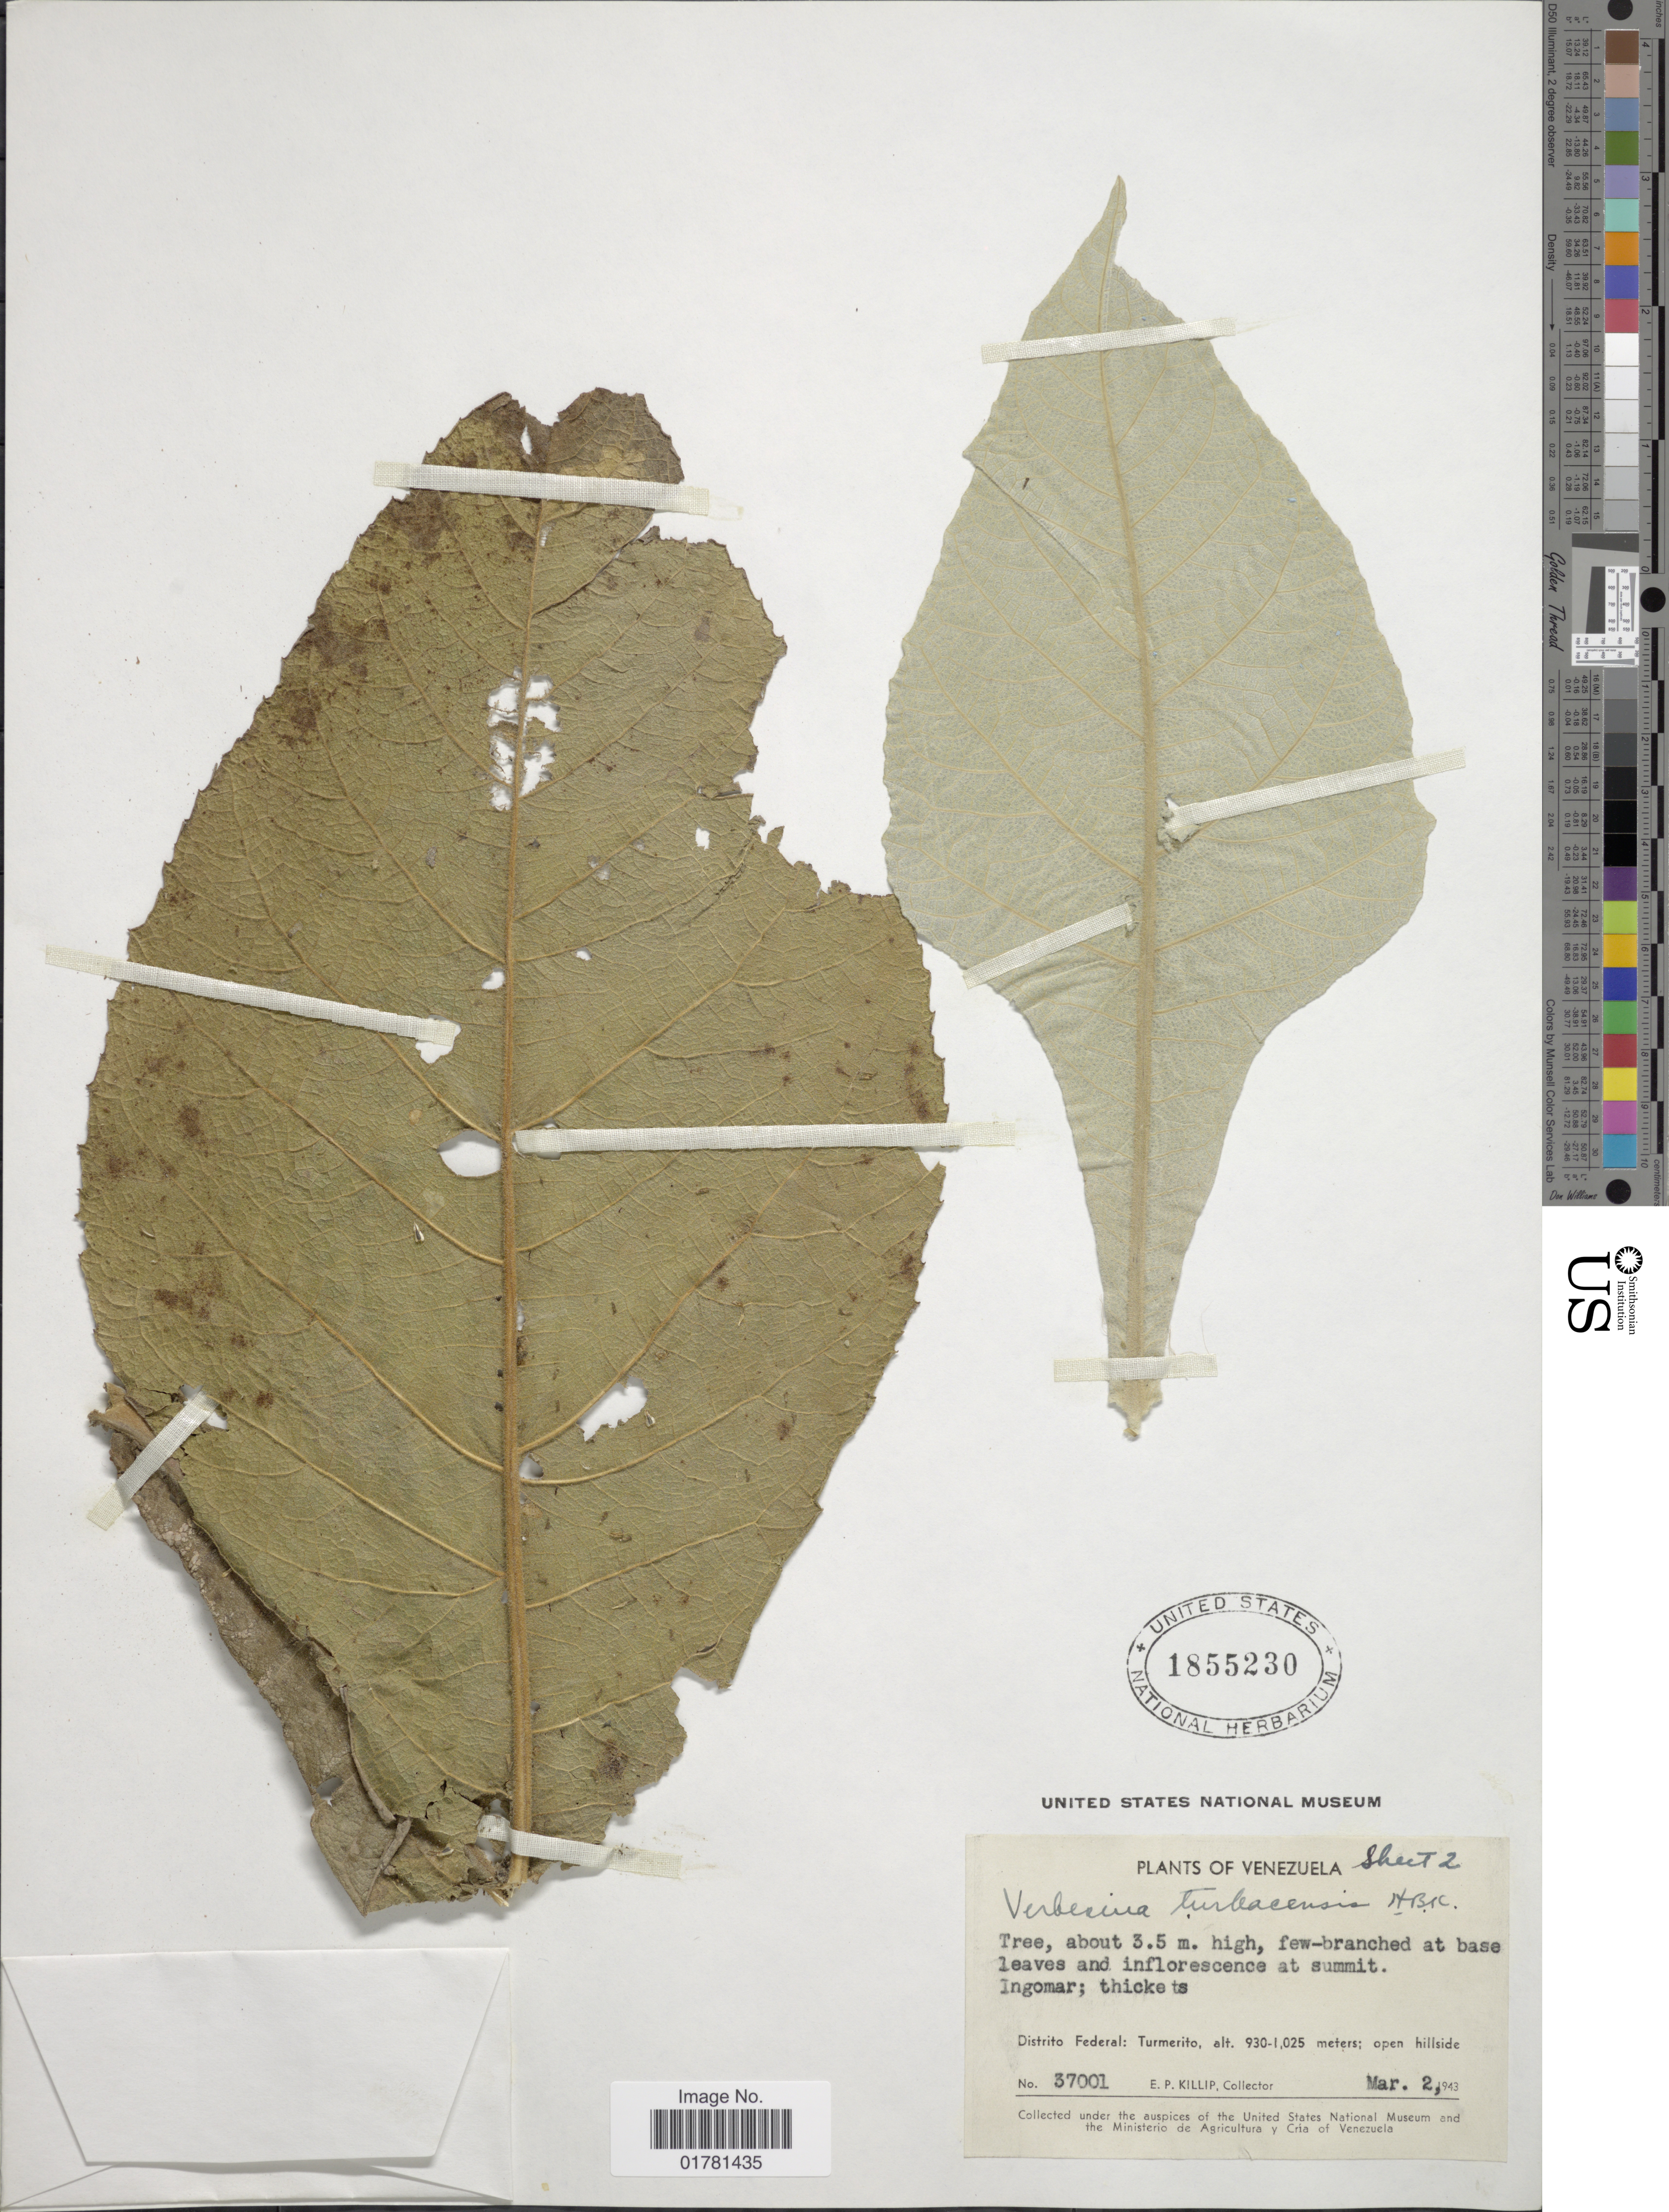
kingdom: Plantae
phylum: Tracheophyta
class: Magnoliopsida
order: Asterales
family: Asteraceae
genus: Verbesina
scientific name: Verbesina turbacensis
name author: Kunth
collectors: E. P. Killip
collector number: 37001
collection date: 1943-03-02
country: Venezuela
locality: Distrito Federal: Turmerito; open hillside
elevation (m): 930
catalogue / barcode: US 1855230